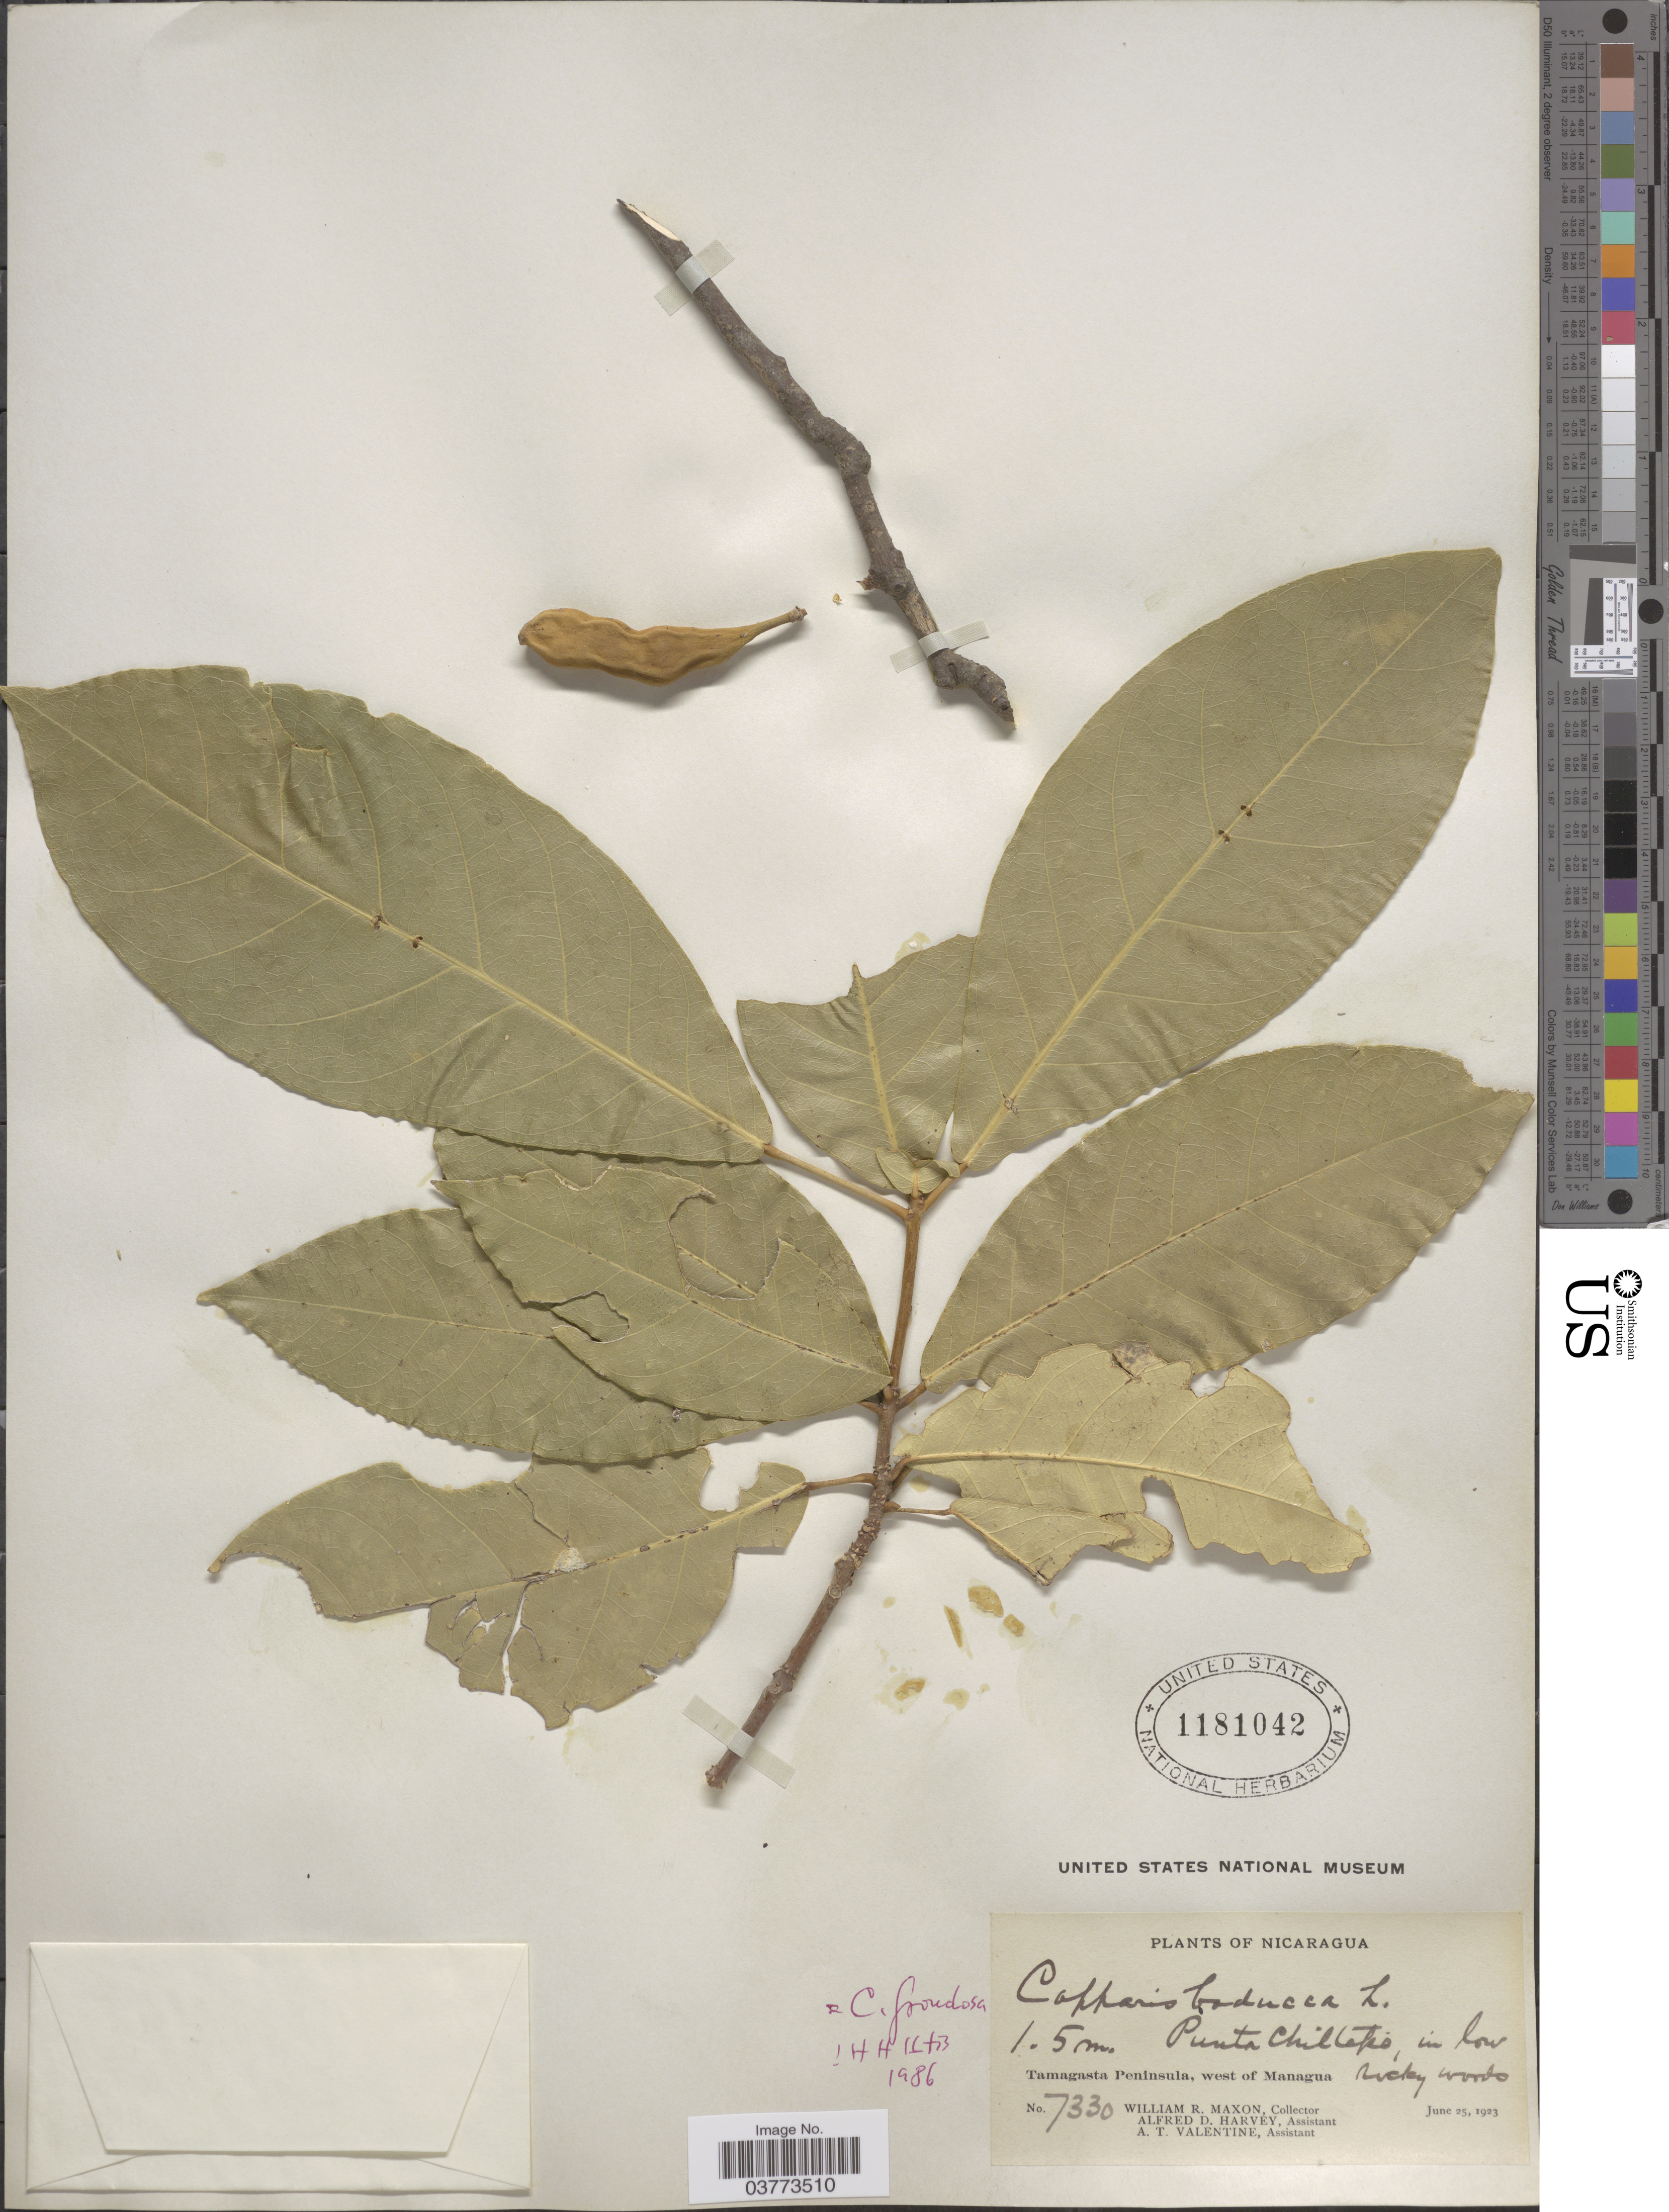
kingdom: Plantae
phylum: Tracheophyta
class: Magnoliopsida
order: Brassicales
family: Capparaceae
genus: Capparidastrum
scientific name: Capparidastrum frondosum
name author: (Jacq.) Cornejo & Iltis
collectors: W. R. Maxon, A. D. Harvey & A. Valentine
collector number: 7330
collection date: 1923-06-25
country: Nicaragua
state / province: Managua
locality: Punta Chiltepe, in low rocky woods. Tamagasta Peninsula, west of Managua.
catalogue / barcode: US 1181042